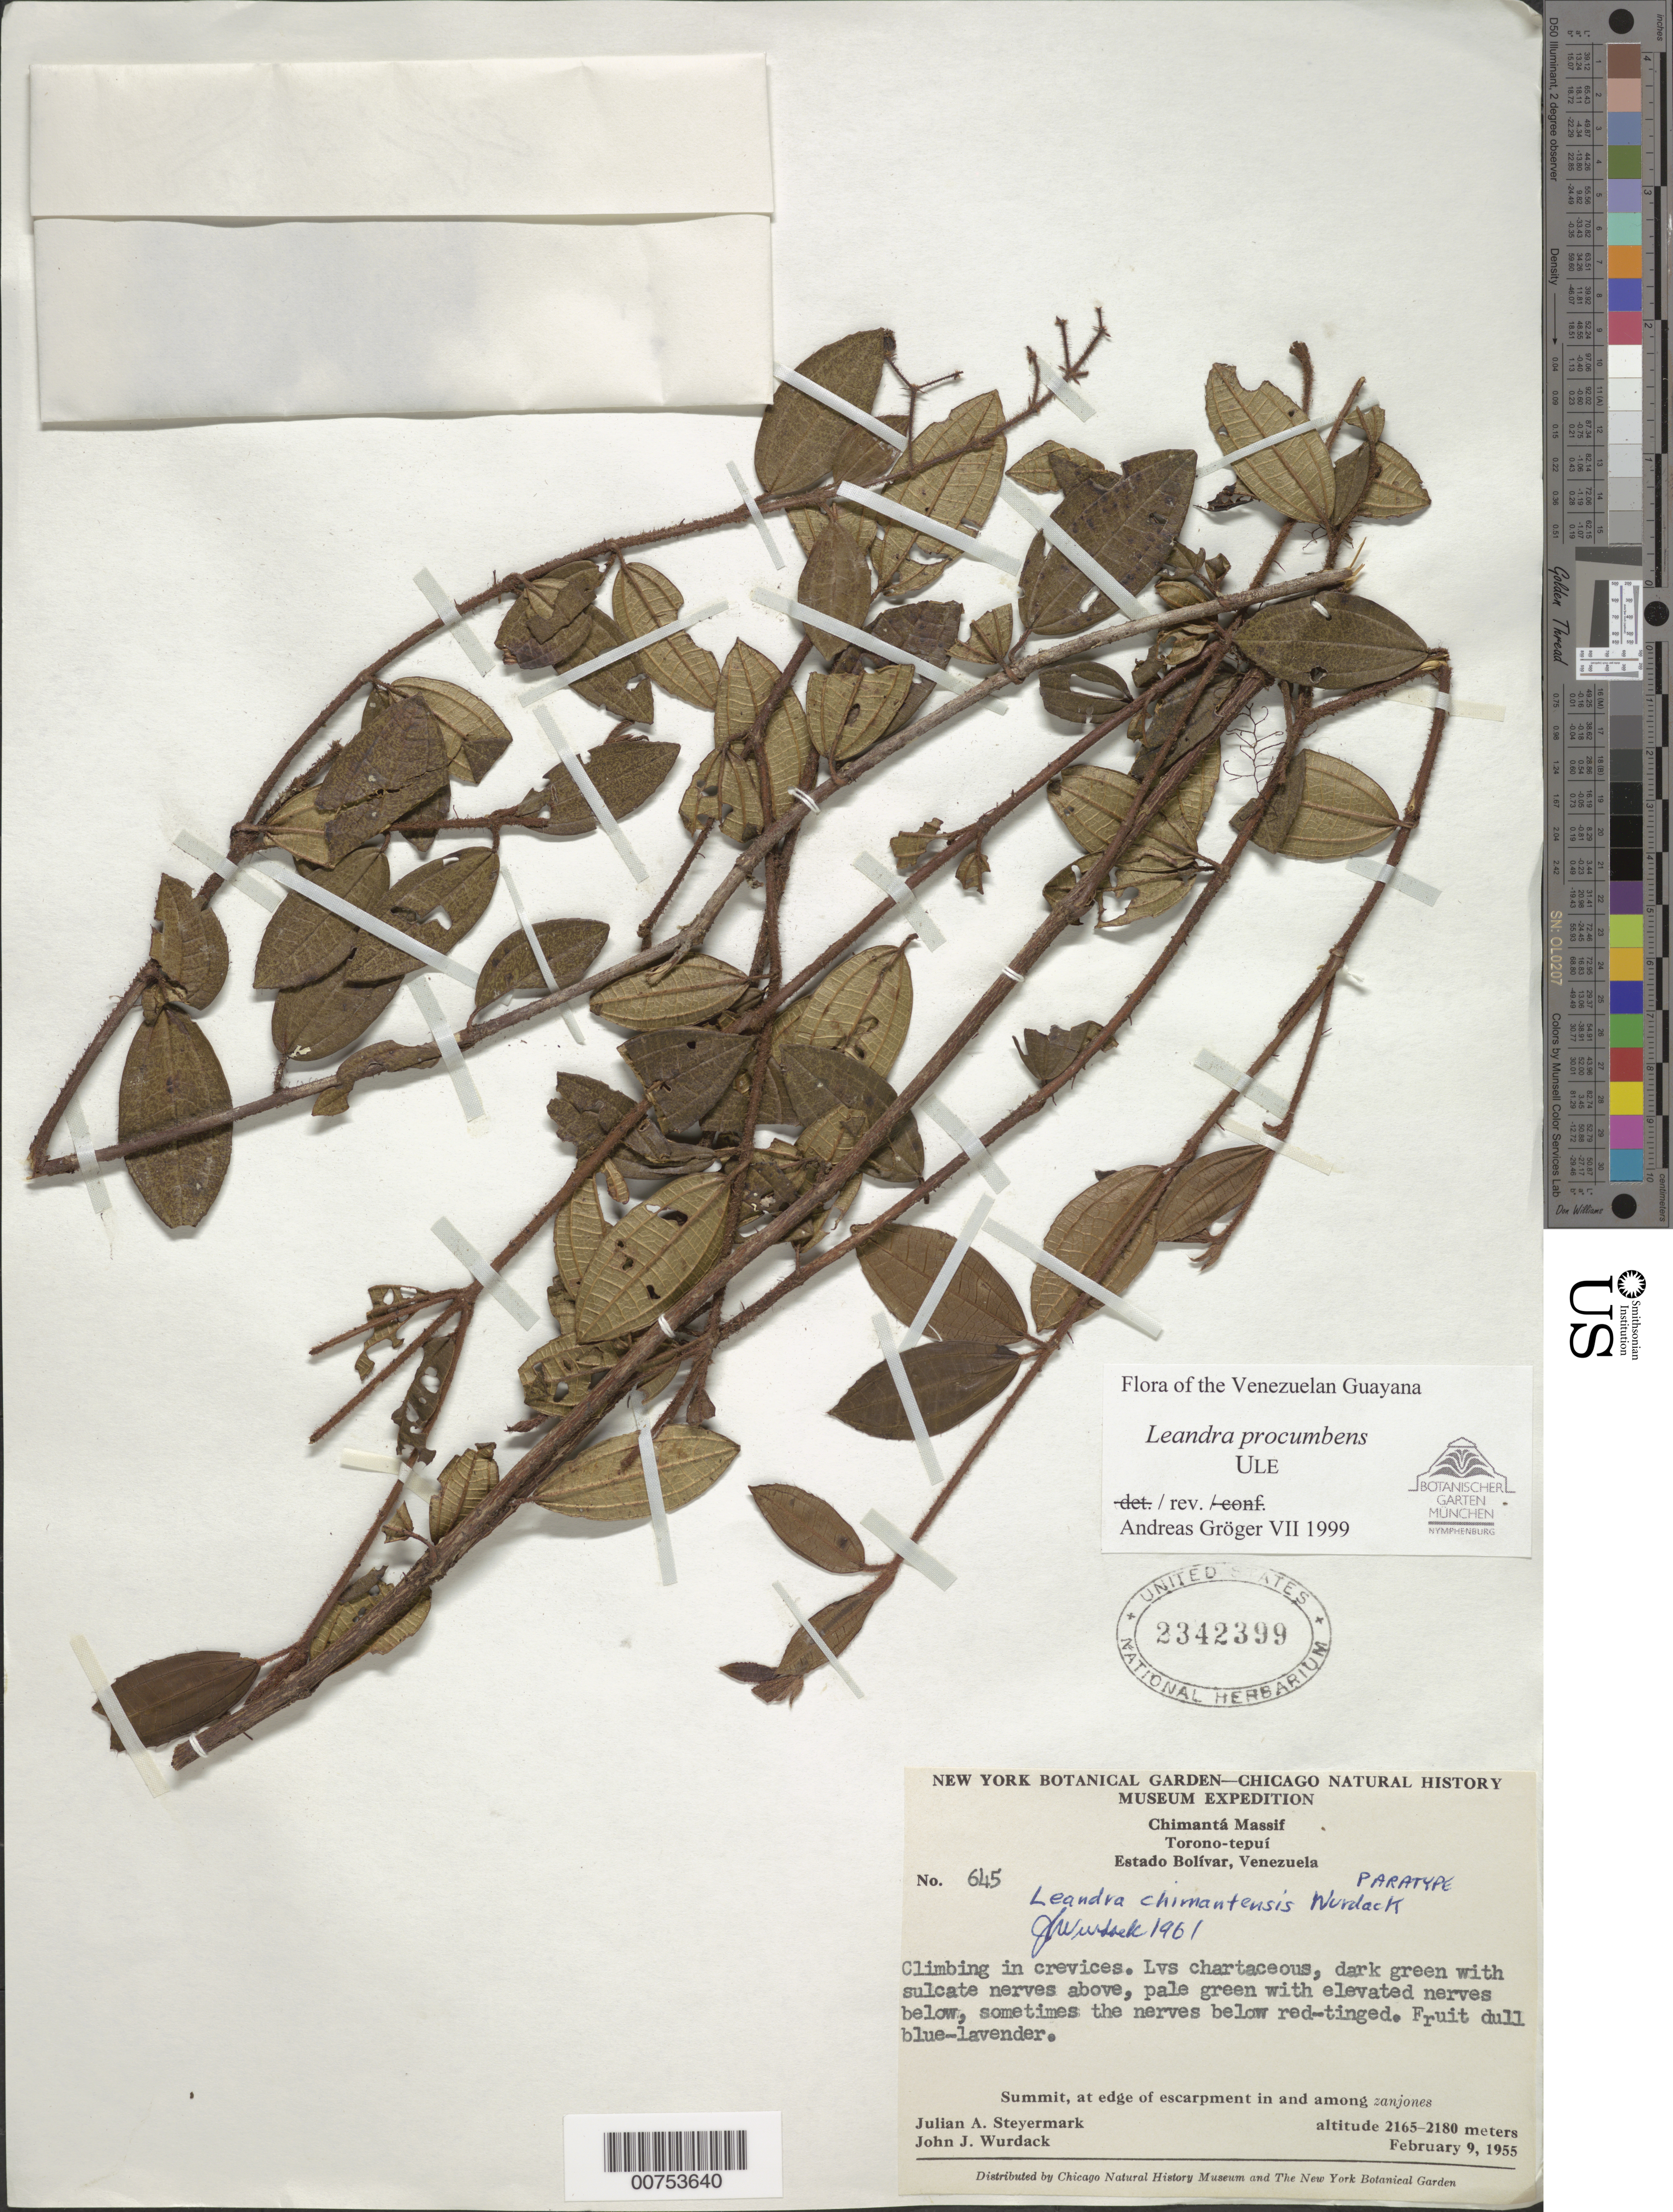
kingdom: Plantae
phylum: Tracheophyta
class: Magnoliopsida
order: Myrtales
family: Melastomataceae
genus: Leandra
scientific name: Leandra procumbens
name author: Ule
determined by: Gröger, A.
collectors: J. Steyermark & J. J. Wurdack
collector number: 55 645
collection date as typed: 9-Feb-55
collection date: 1955-02-09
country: Venezuela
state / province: Bolívar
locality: Chimantá Massif, Torono-tepuí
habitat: Summit, in crevices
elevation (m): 2165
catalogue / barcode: US 2342399